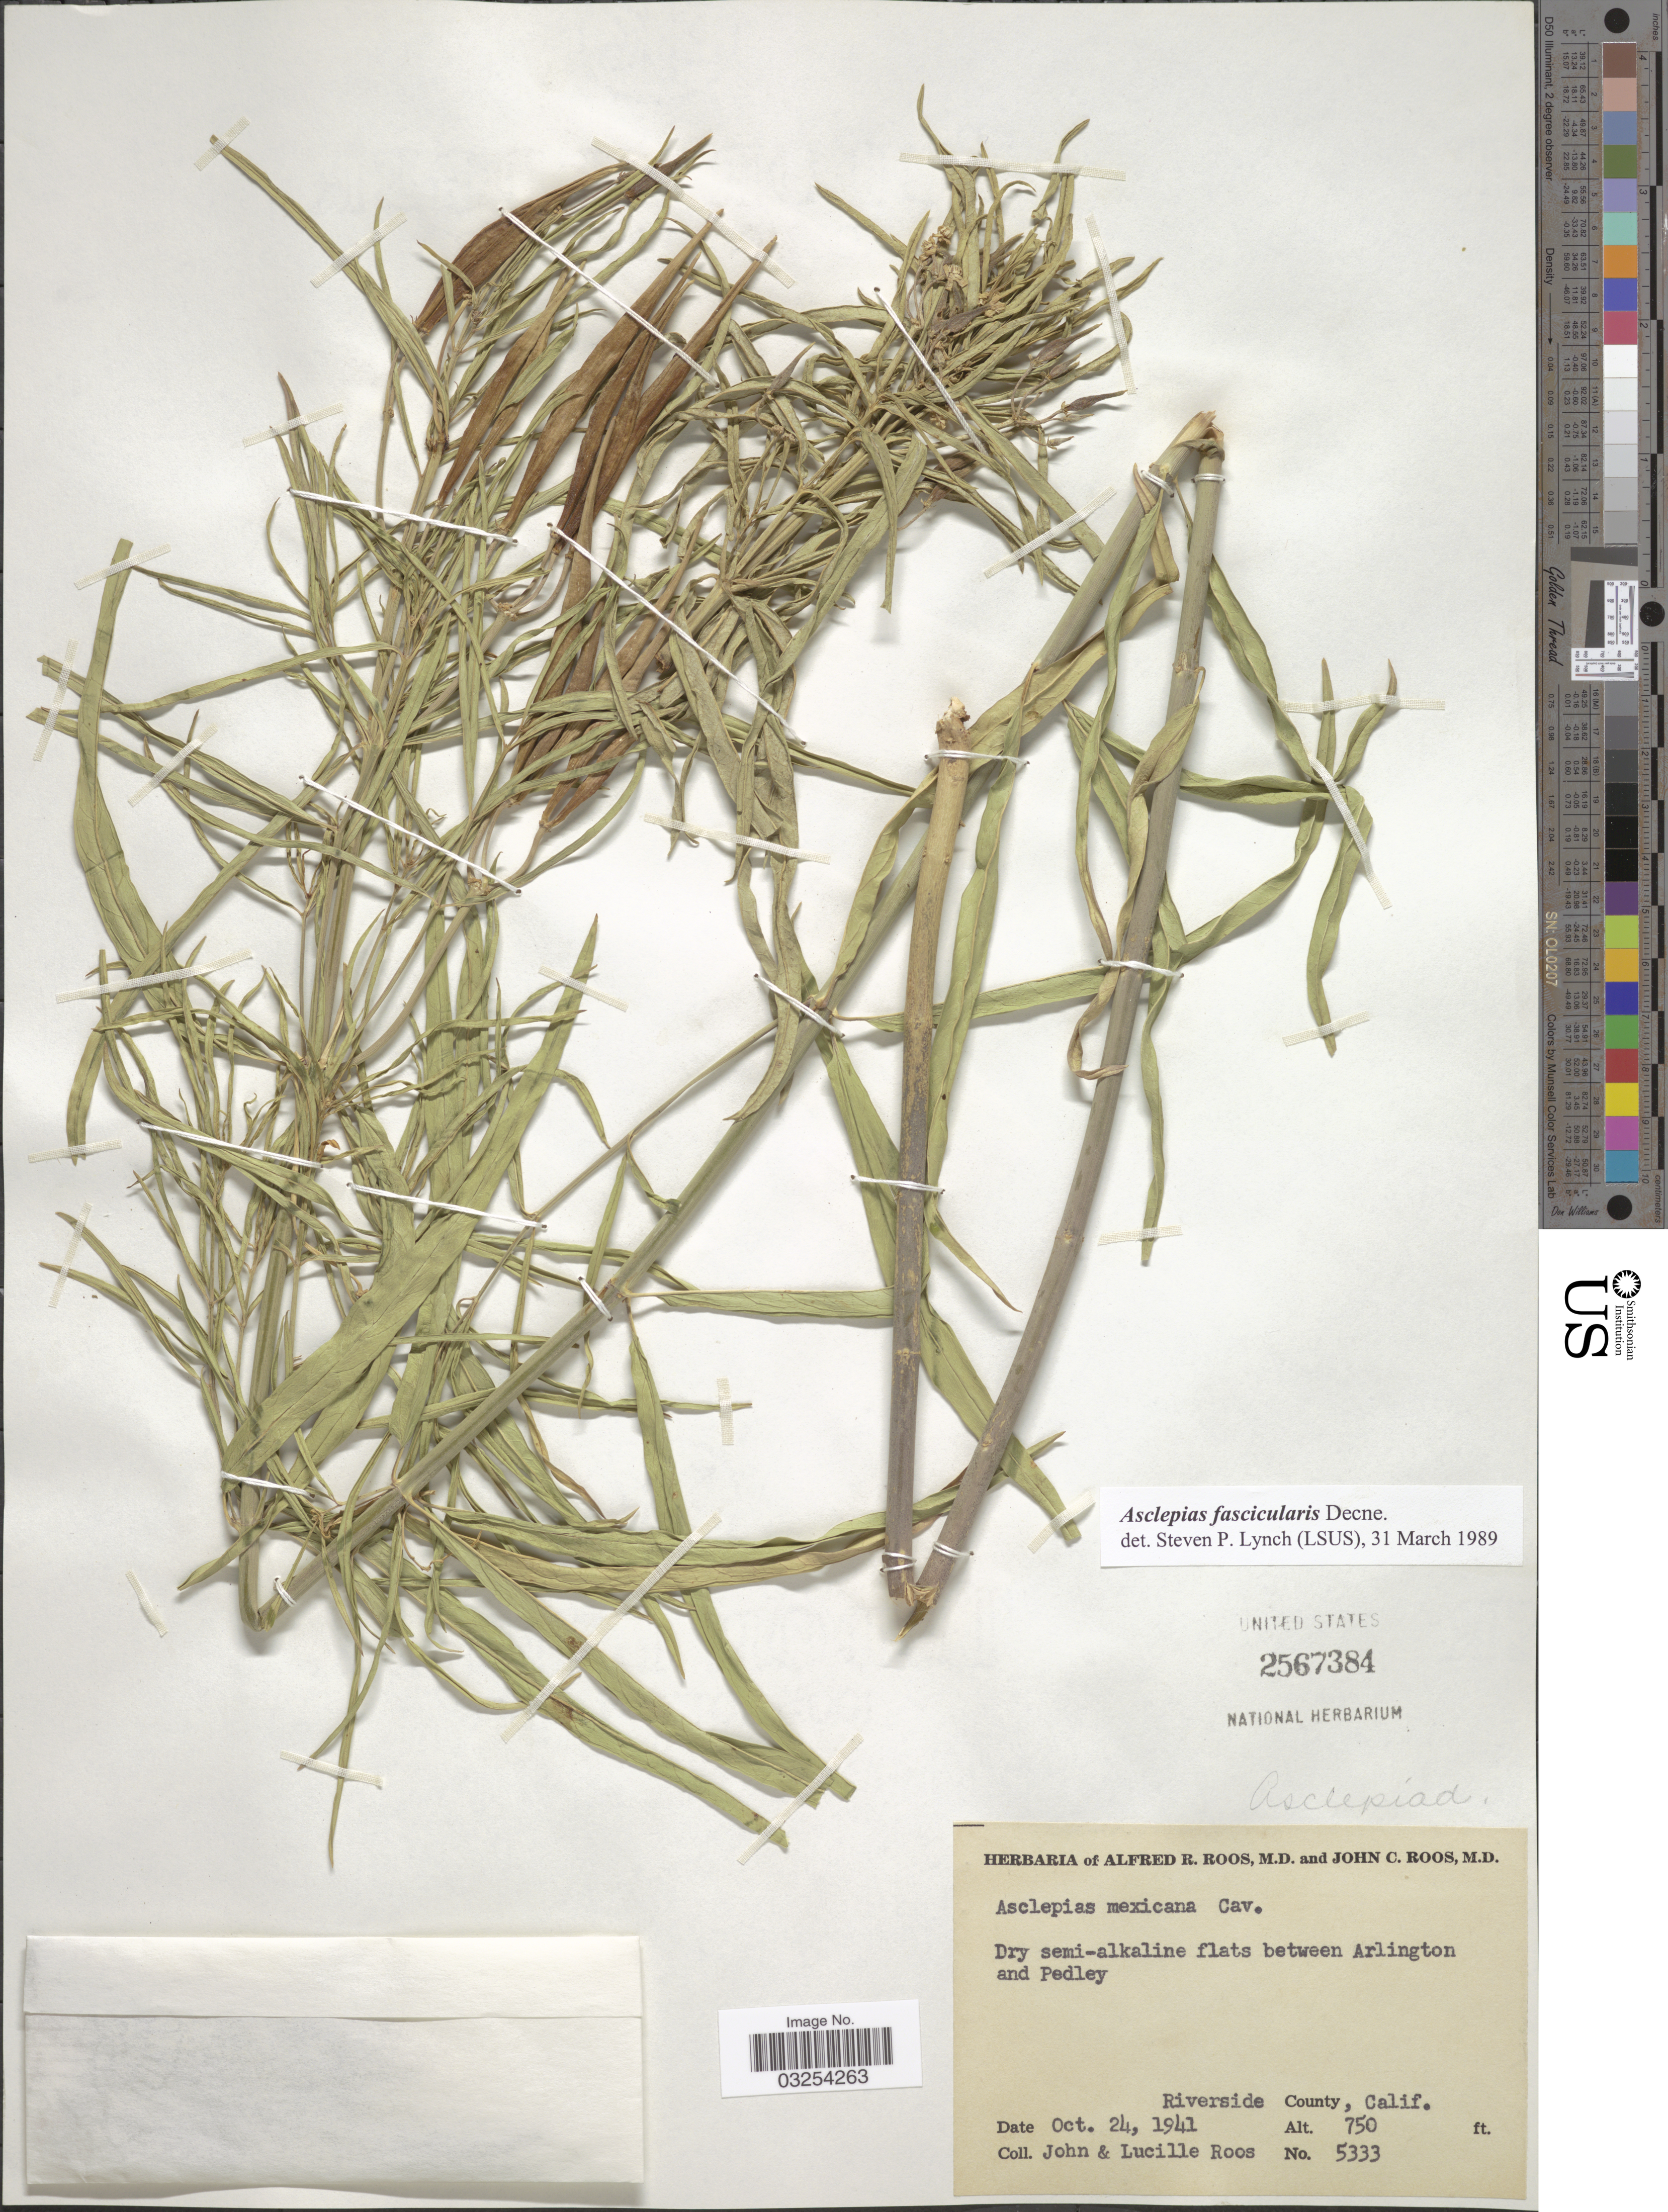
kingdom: Plantae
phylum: Tracheophyta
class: Magnoliopsida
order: Gentianales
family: Apocynaceae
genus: Asclepias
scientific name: Asclepias fascicularis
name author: Decne.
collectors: J. C. Roos & L. Roos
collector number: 5333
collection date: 1941-10-24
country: United States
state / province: California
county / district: Riverside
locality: Between Arlington and Pedley. Riverside County.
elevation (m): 229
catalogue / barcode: US 2567384